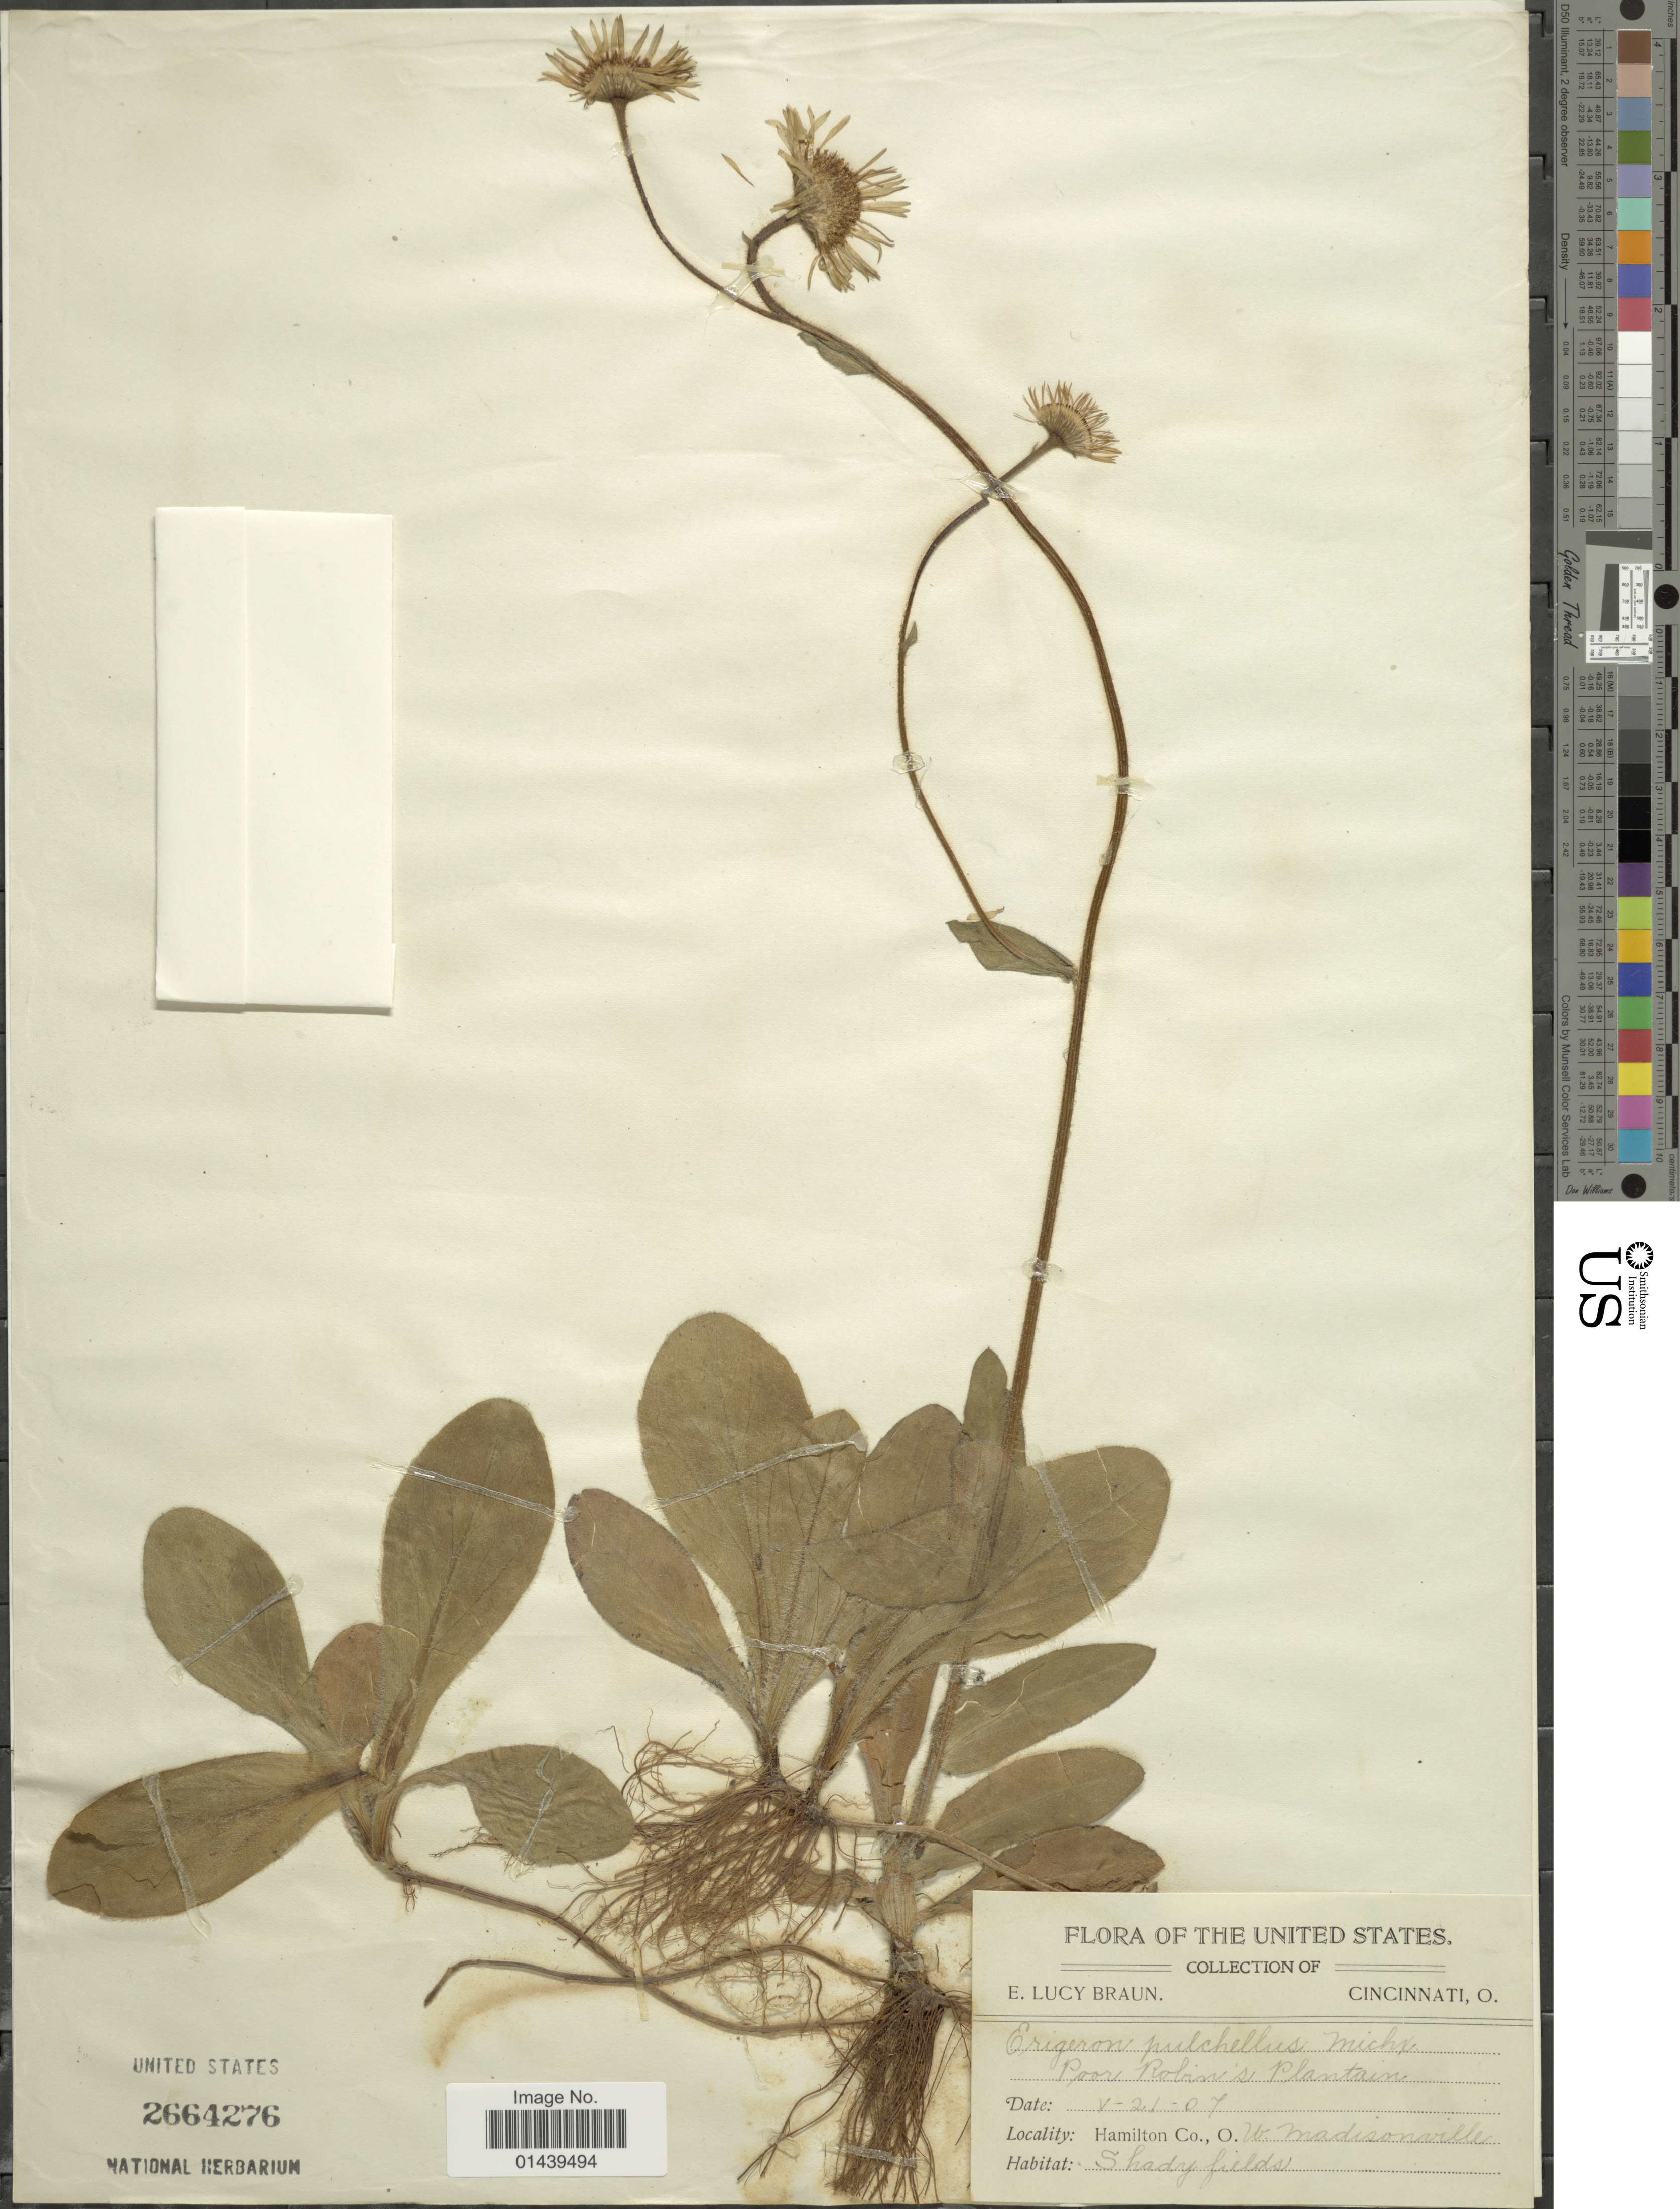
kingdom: Plantae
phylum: Tracheophyta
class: Magnoliopsida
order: Asterales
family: Asteraceae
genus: Erigeron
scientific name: Erigeron pulchellus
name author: Michx.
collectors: E. L. Braun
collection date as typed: Transcribed d/m/y: 21/5/7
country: United States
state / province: Ohio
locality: Cincinnati, Hamilton Co. W. Madisonville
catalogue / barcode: US 2664276